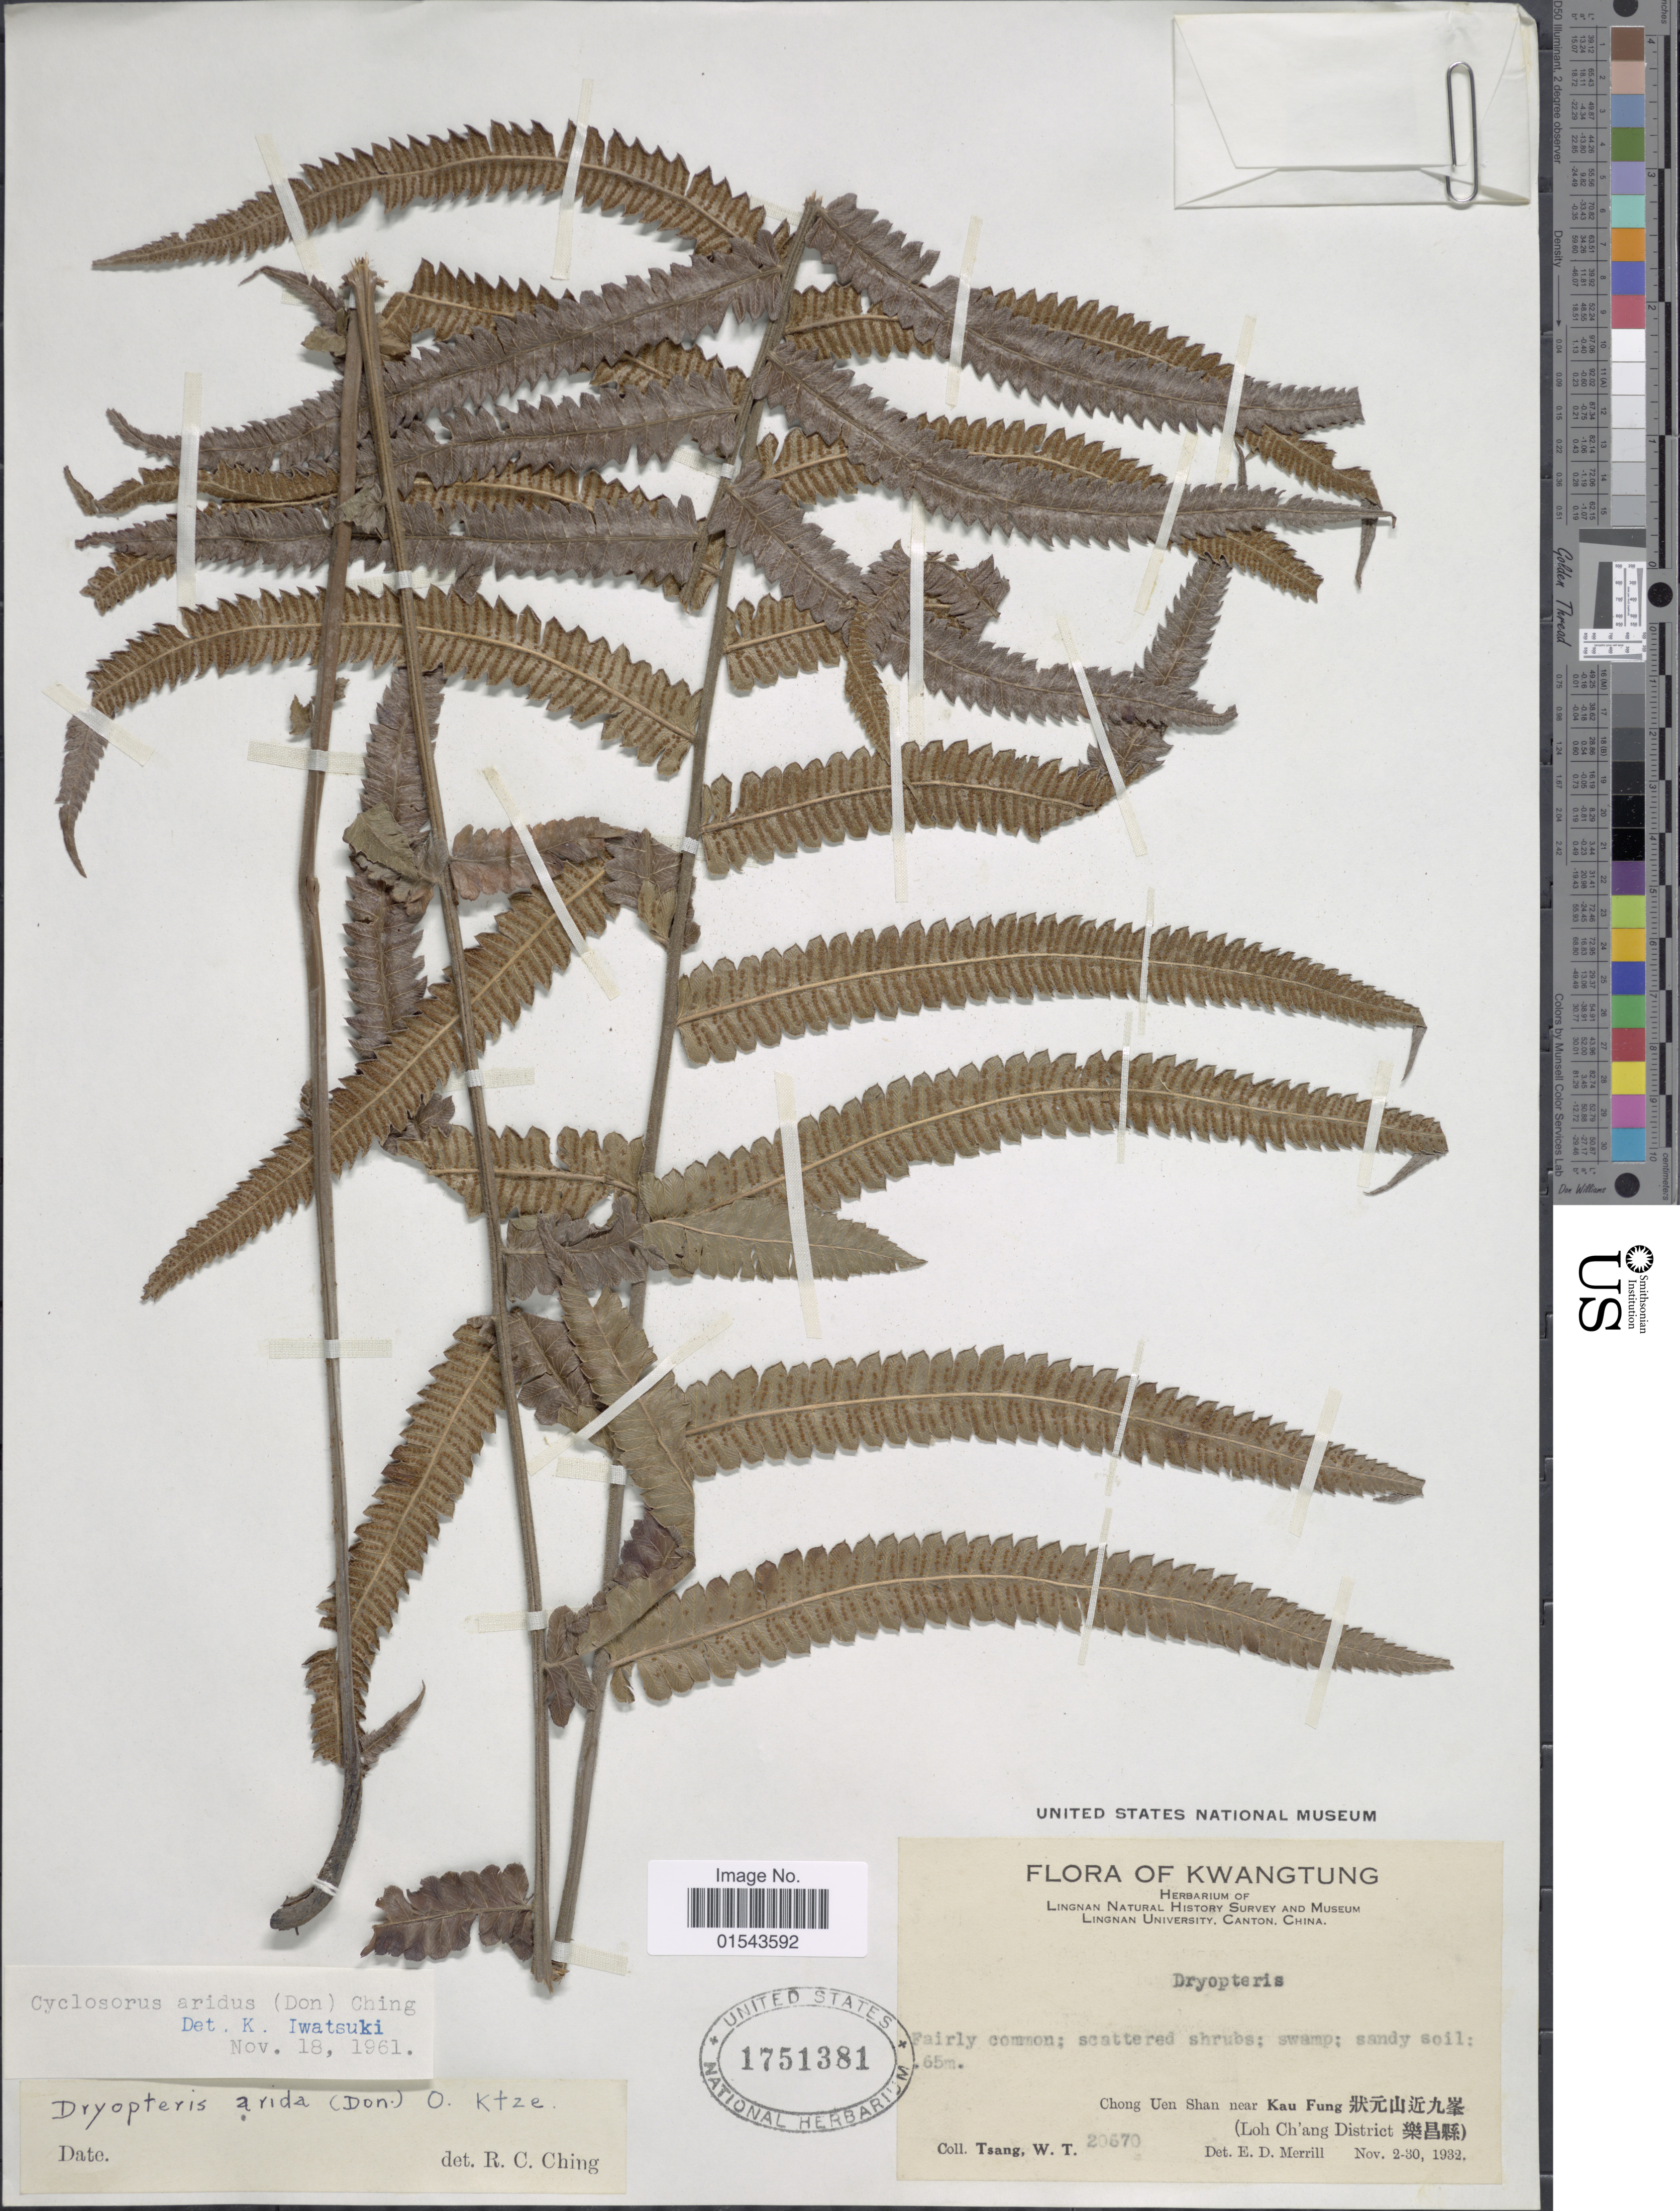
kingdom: Plantae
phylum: Tracheophyta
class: Polypodiopsida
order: Polypodiales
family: Thelypteridaceae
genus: Christella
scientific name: Christella arida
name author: (D. Don) Holttum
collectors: W. T. Tsang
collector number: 20670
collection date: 1932-11-02/1932-11-30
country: China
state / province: Guangdong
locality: Kwangtung. Chong Uen Shan near Kau Fung (Loh Ch'ang District)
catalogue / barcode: US 1751381